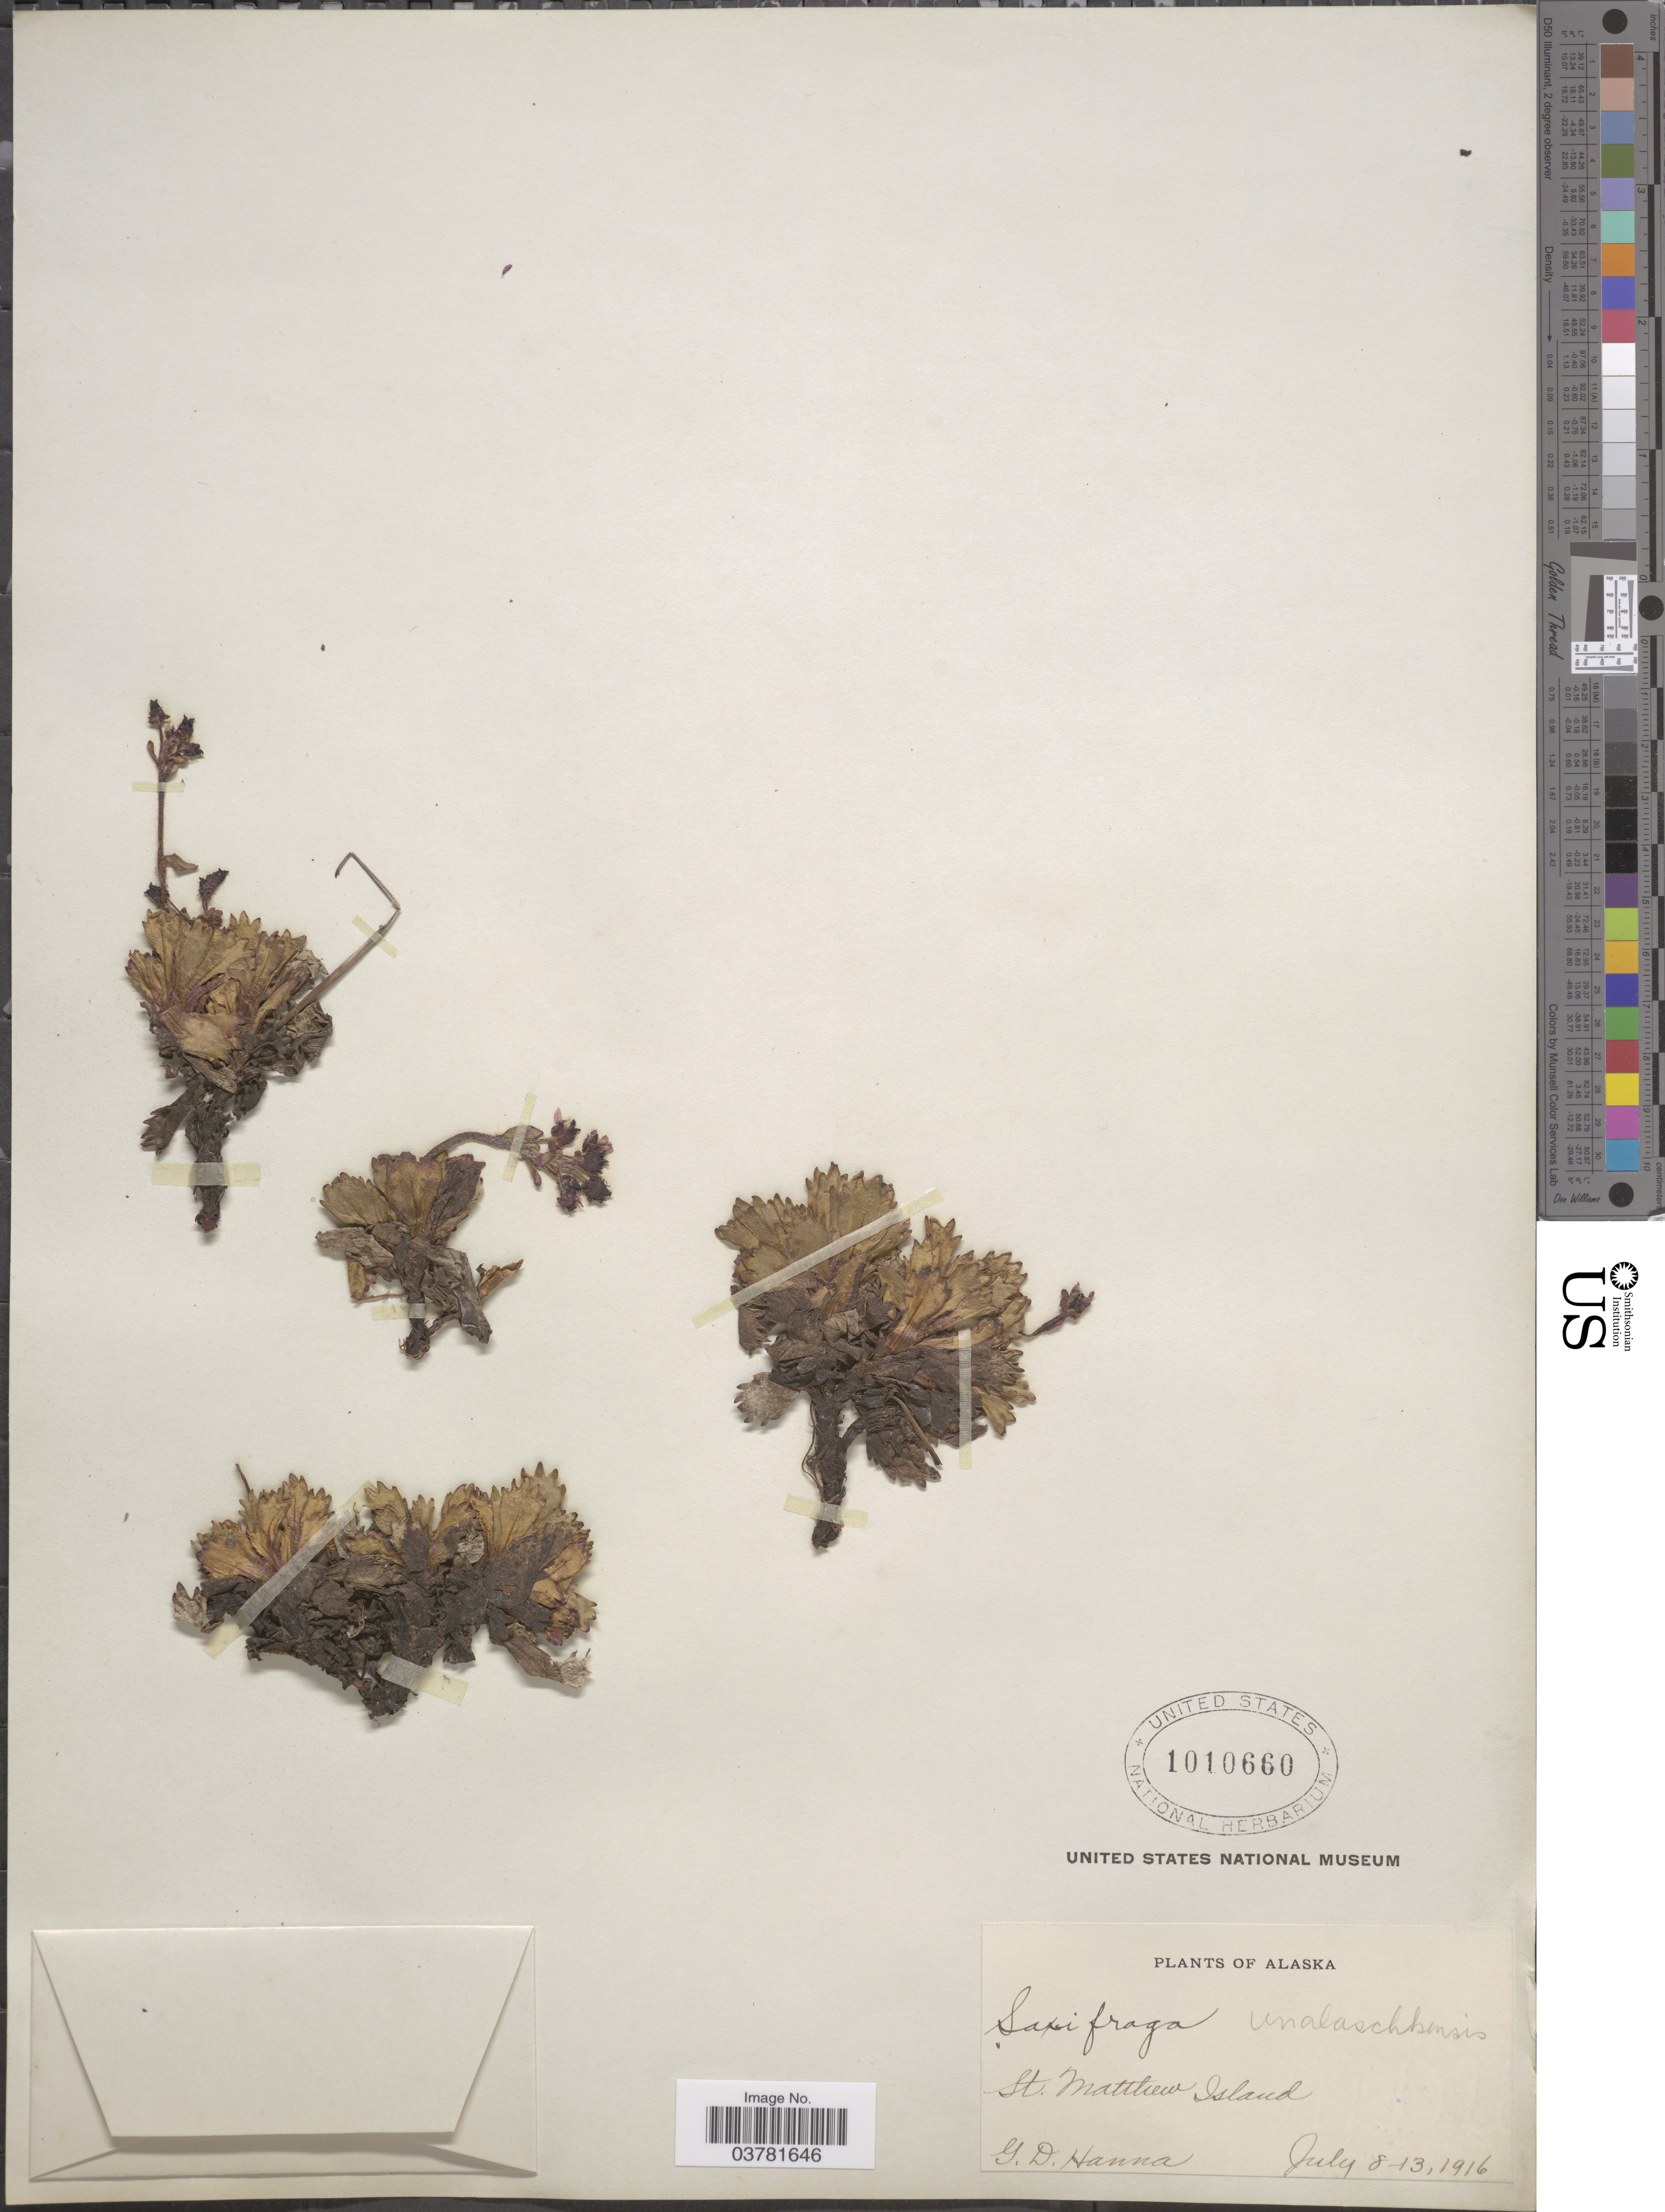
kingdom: Plantae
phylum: Tracheophyta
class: Magnoliopsida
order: Saxifragales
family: Saxifragaceae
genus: Micranthes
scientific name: Micranthes unalaschcensis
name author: (Sternb.) Gornall & H. Ohba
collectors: G. D. Hanna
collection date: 1916-07-08/1916-07-13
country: United States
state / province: Alaska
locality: St. Matthew Island.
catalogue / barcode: US 1010660